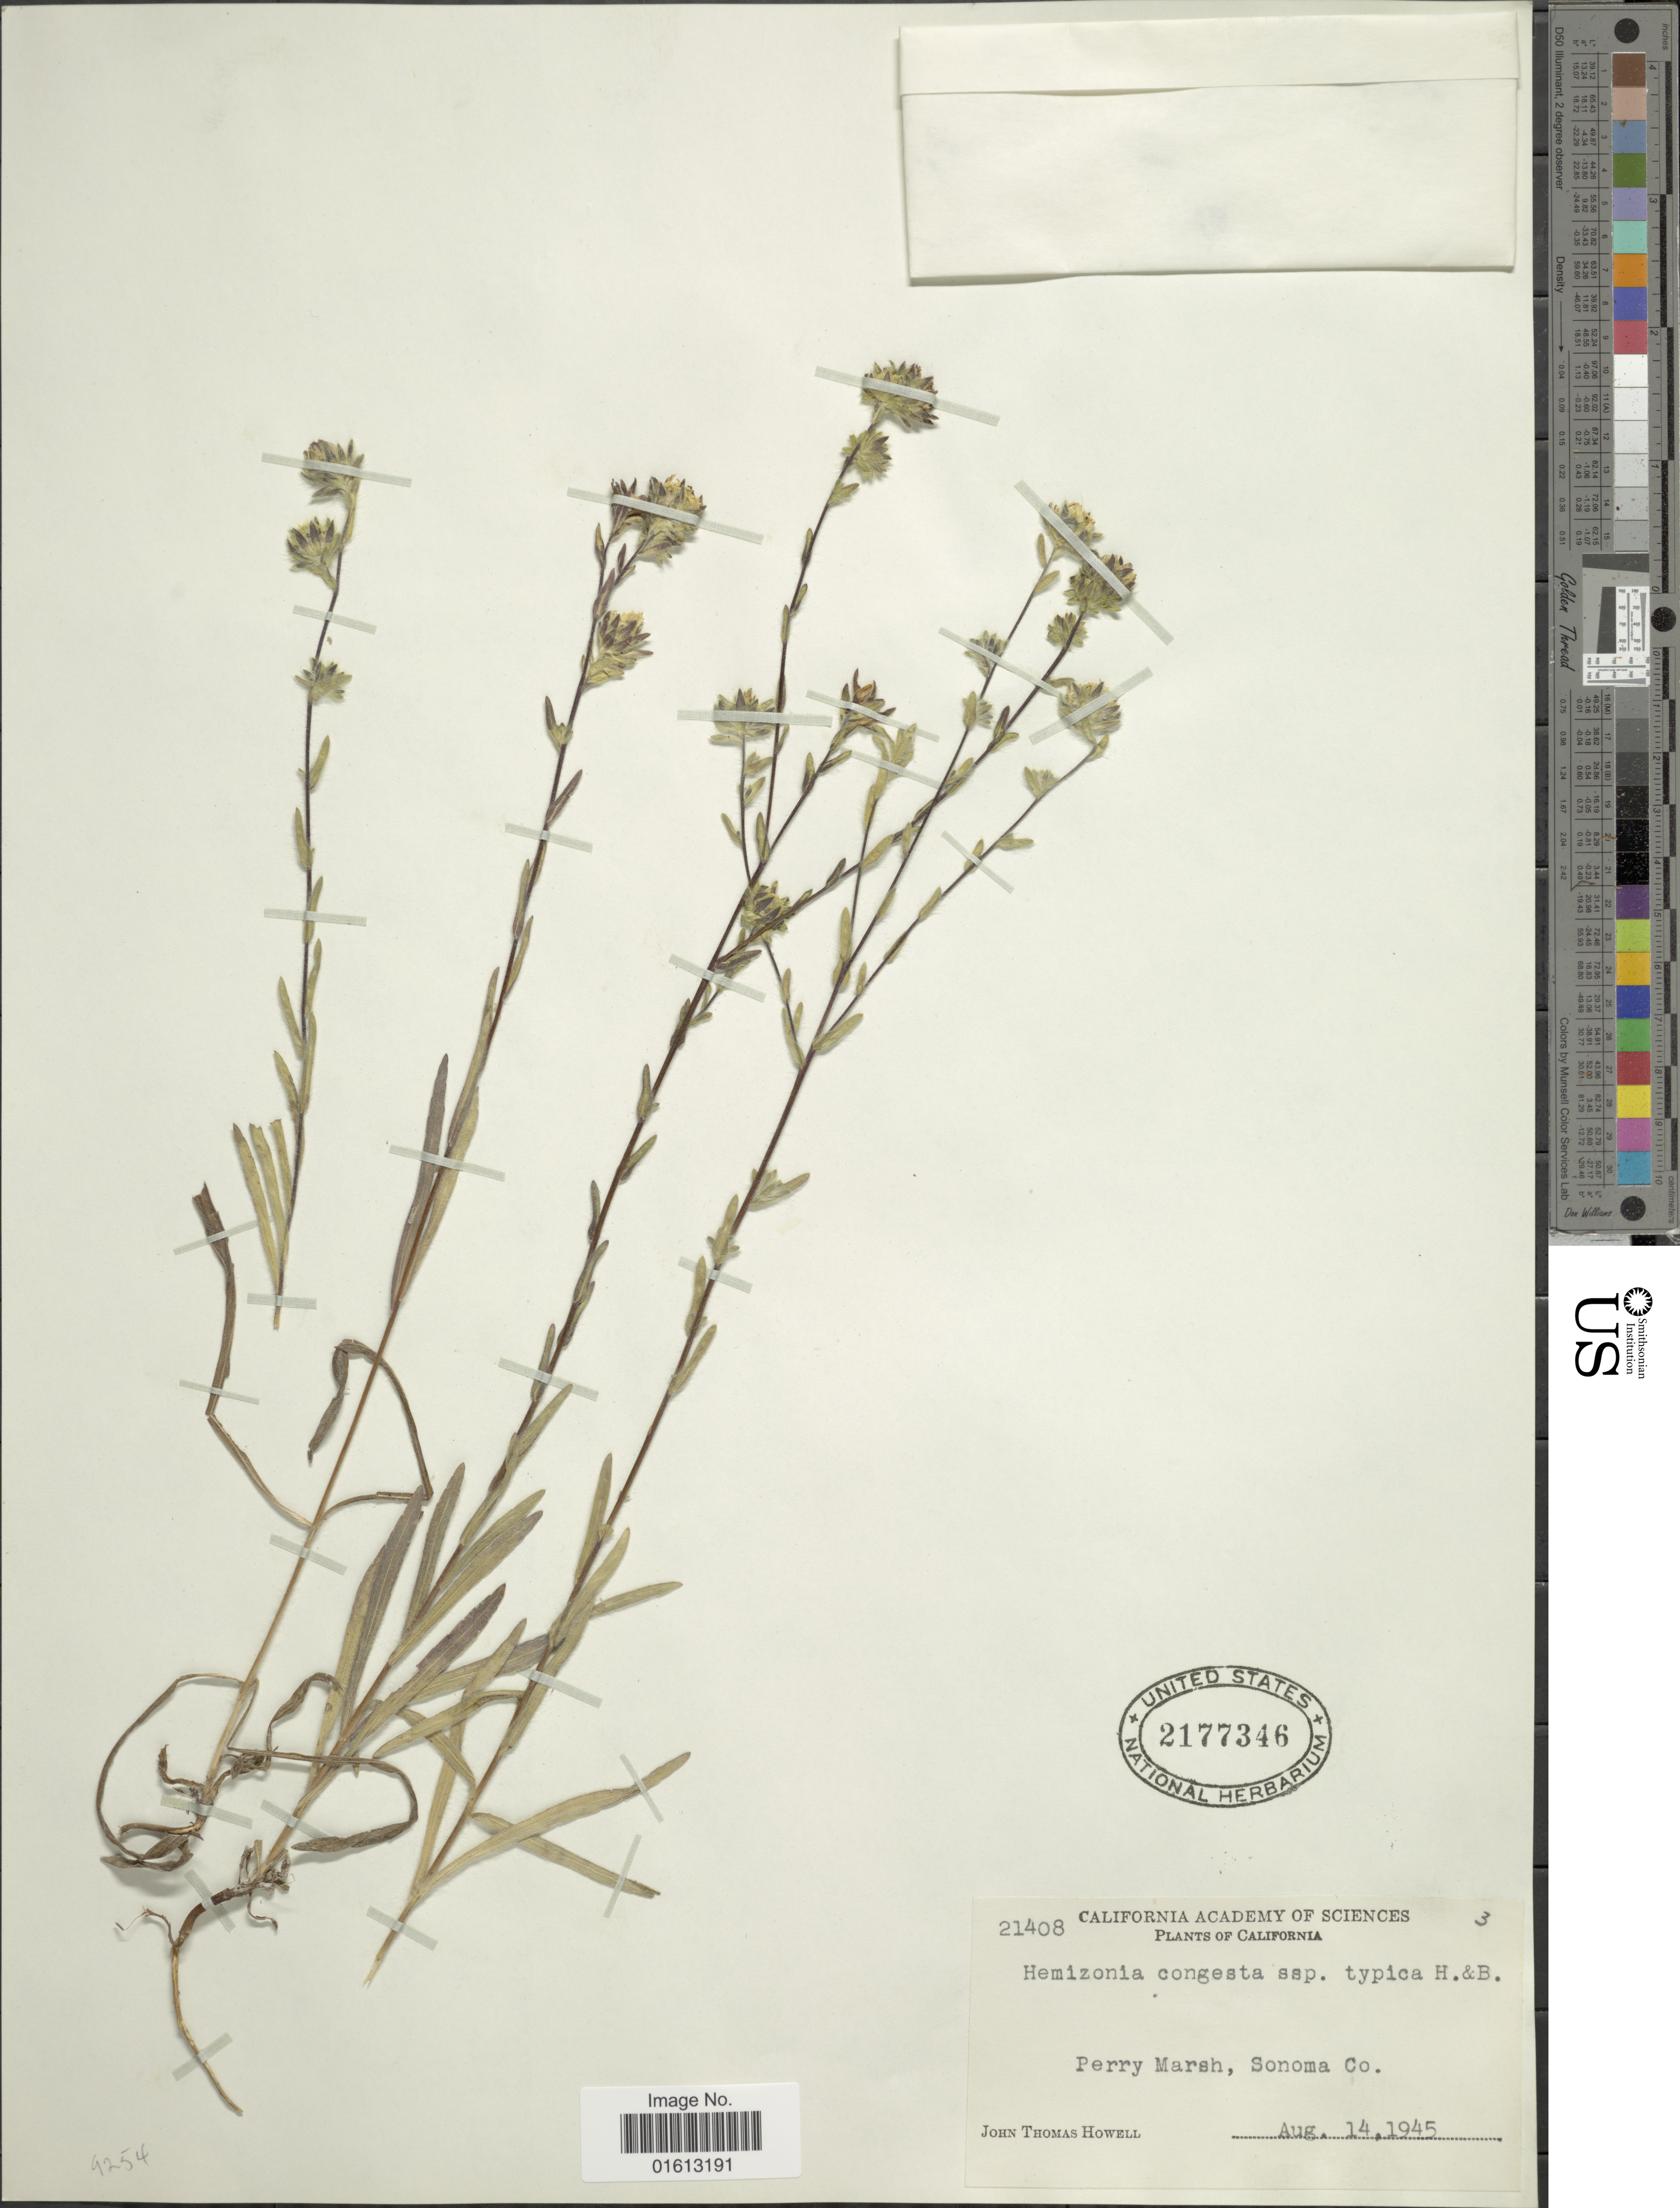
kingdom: Plantae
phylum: Tracheophyta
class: Magnoliopsida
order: Asterales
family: Asteraceae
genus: Hemizonia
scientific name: Hemizonia congesta subsp. congesta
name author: DC.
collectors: J. T. Howell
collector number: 21408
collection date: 1945-08-14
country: United States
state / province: California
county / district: Sonoma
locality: Perry Marsh, Sonoma Co.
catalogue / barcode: US 2177346